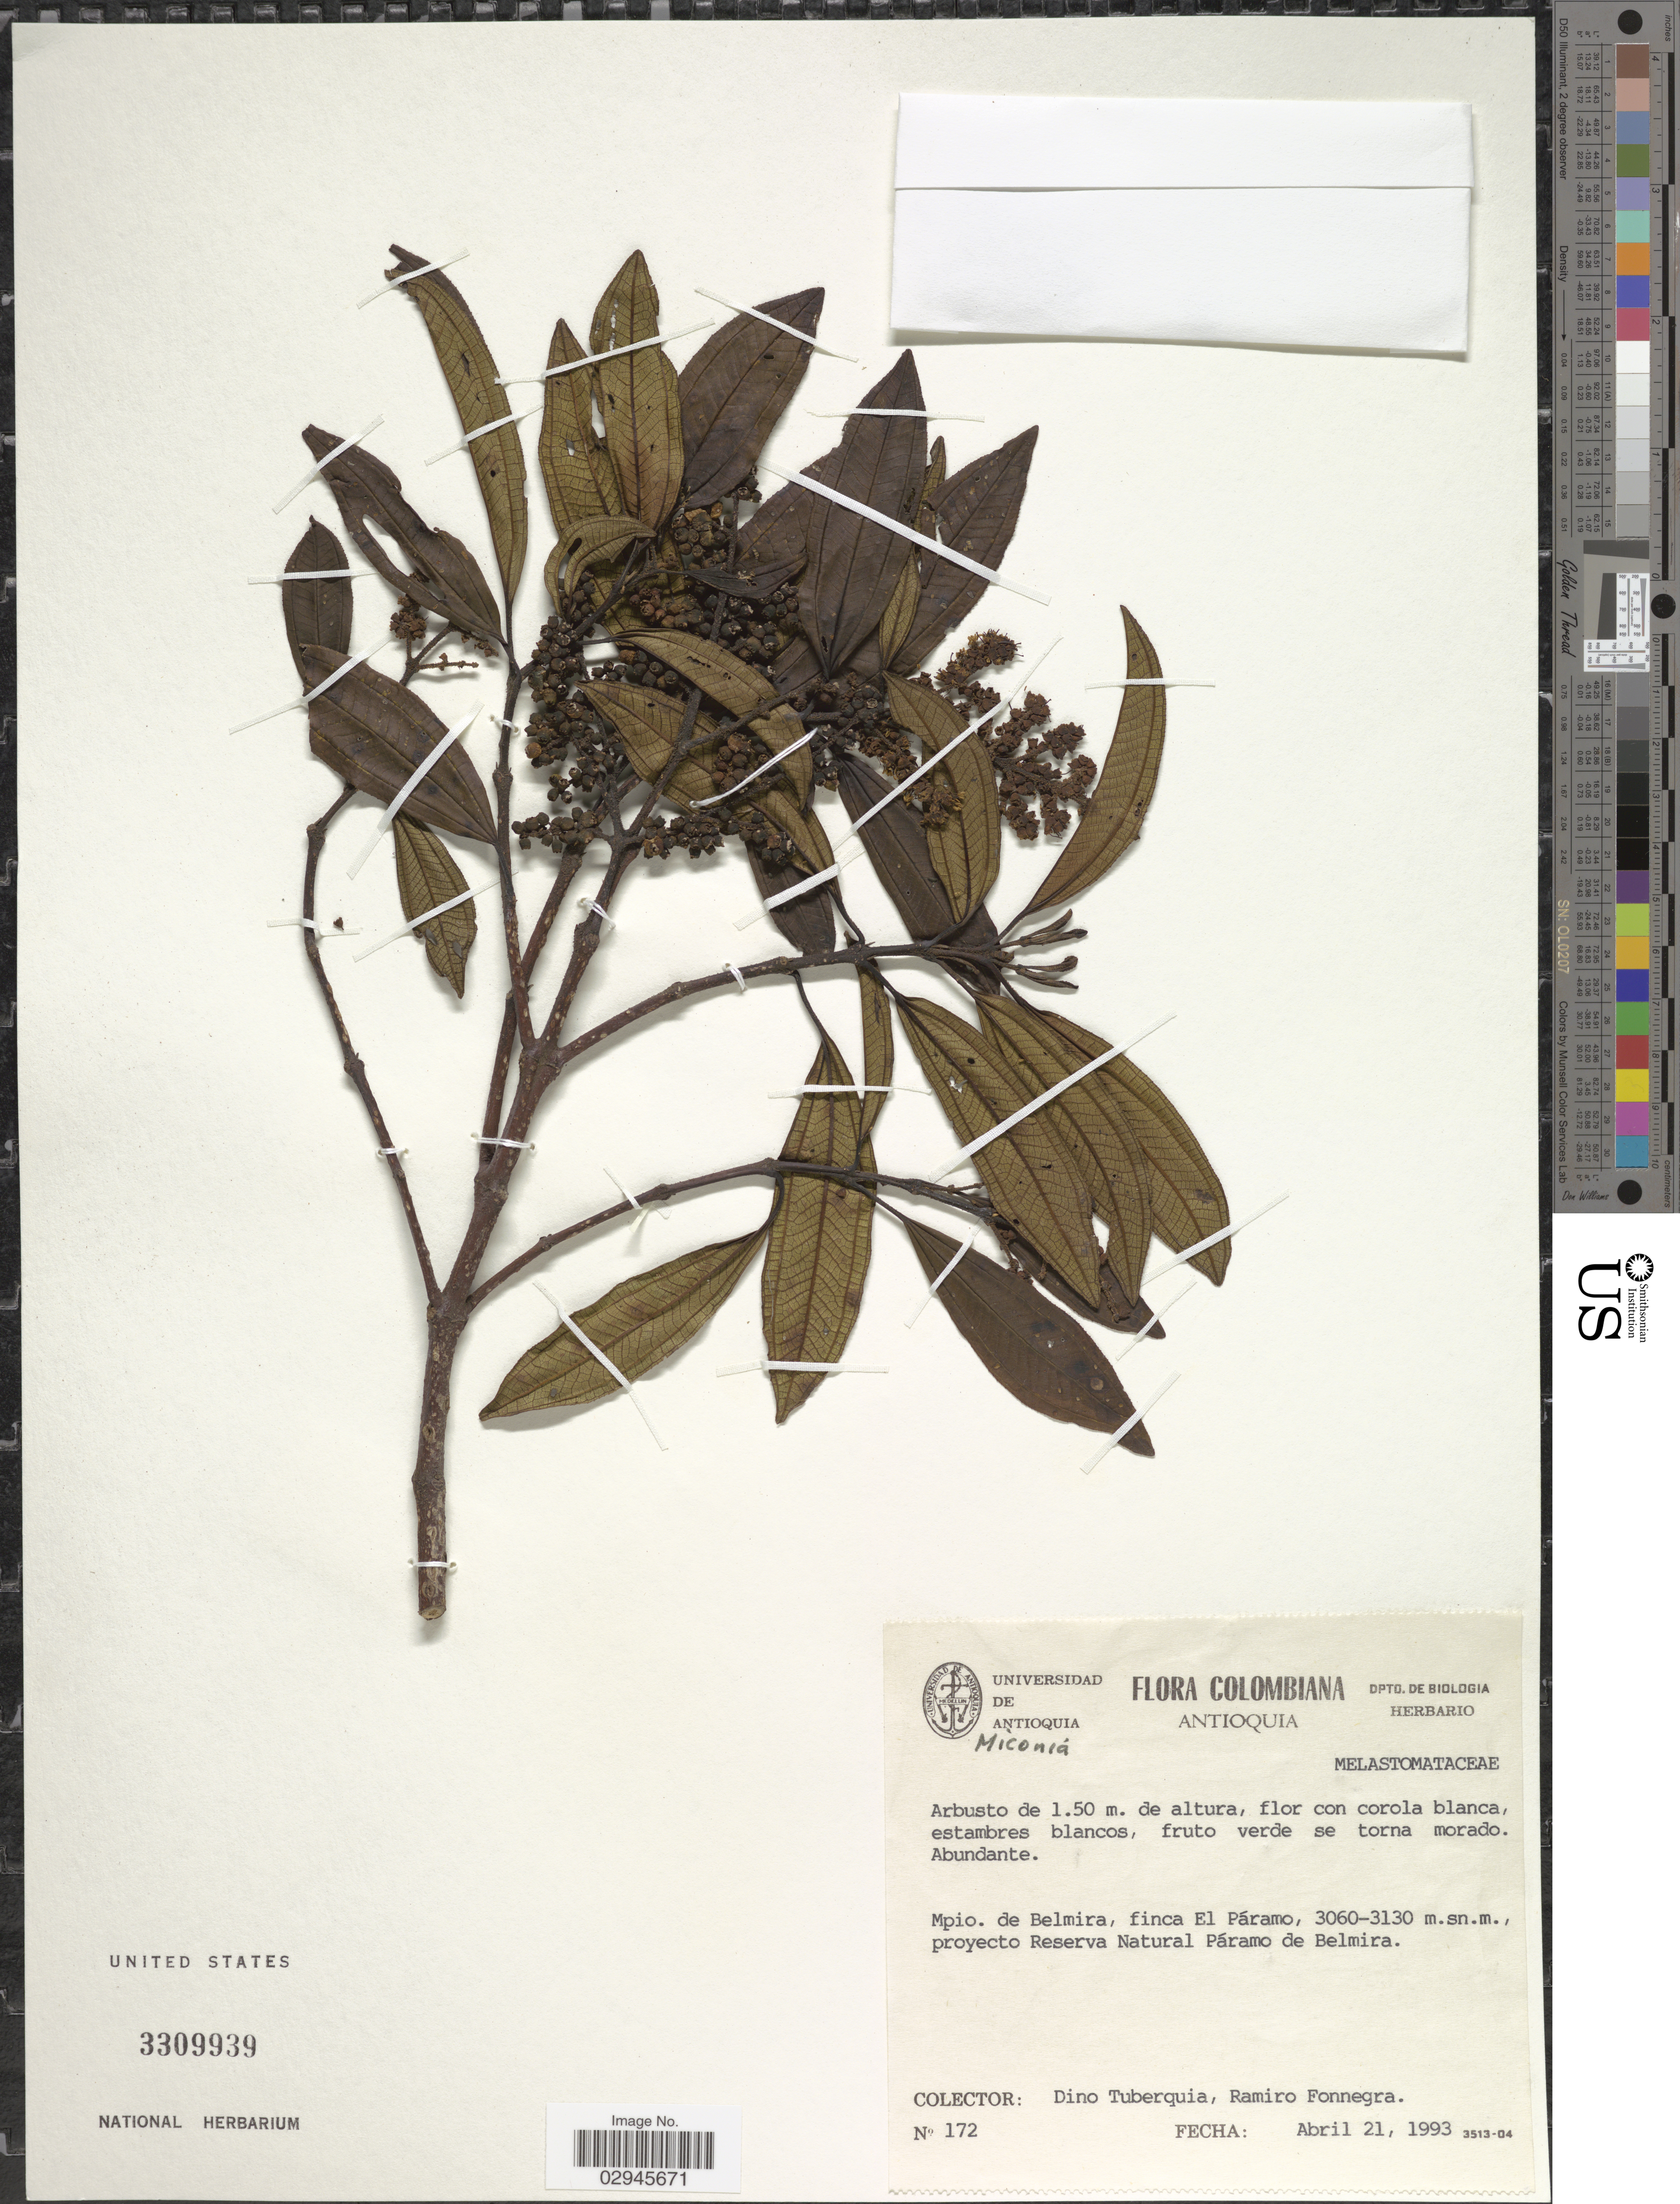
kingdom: Plantae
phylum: Tracheophyta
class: Magnoliopsida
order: Myrtales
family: Melastomataceae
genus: Miconia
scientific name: Miconia sp.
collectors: D. Tuberquia & R. Fonnegra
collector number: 172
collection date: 1993-04-21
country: Colombia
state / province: Antioquia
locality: Mpio. de Belmira, finca El Páramo, proyecto Reserva Natural Páramo de Belmira.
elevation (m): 3060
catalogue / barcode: US 3309939